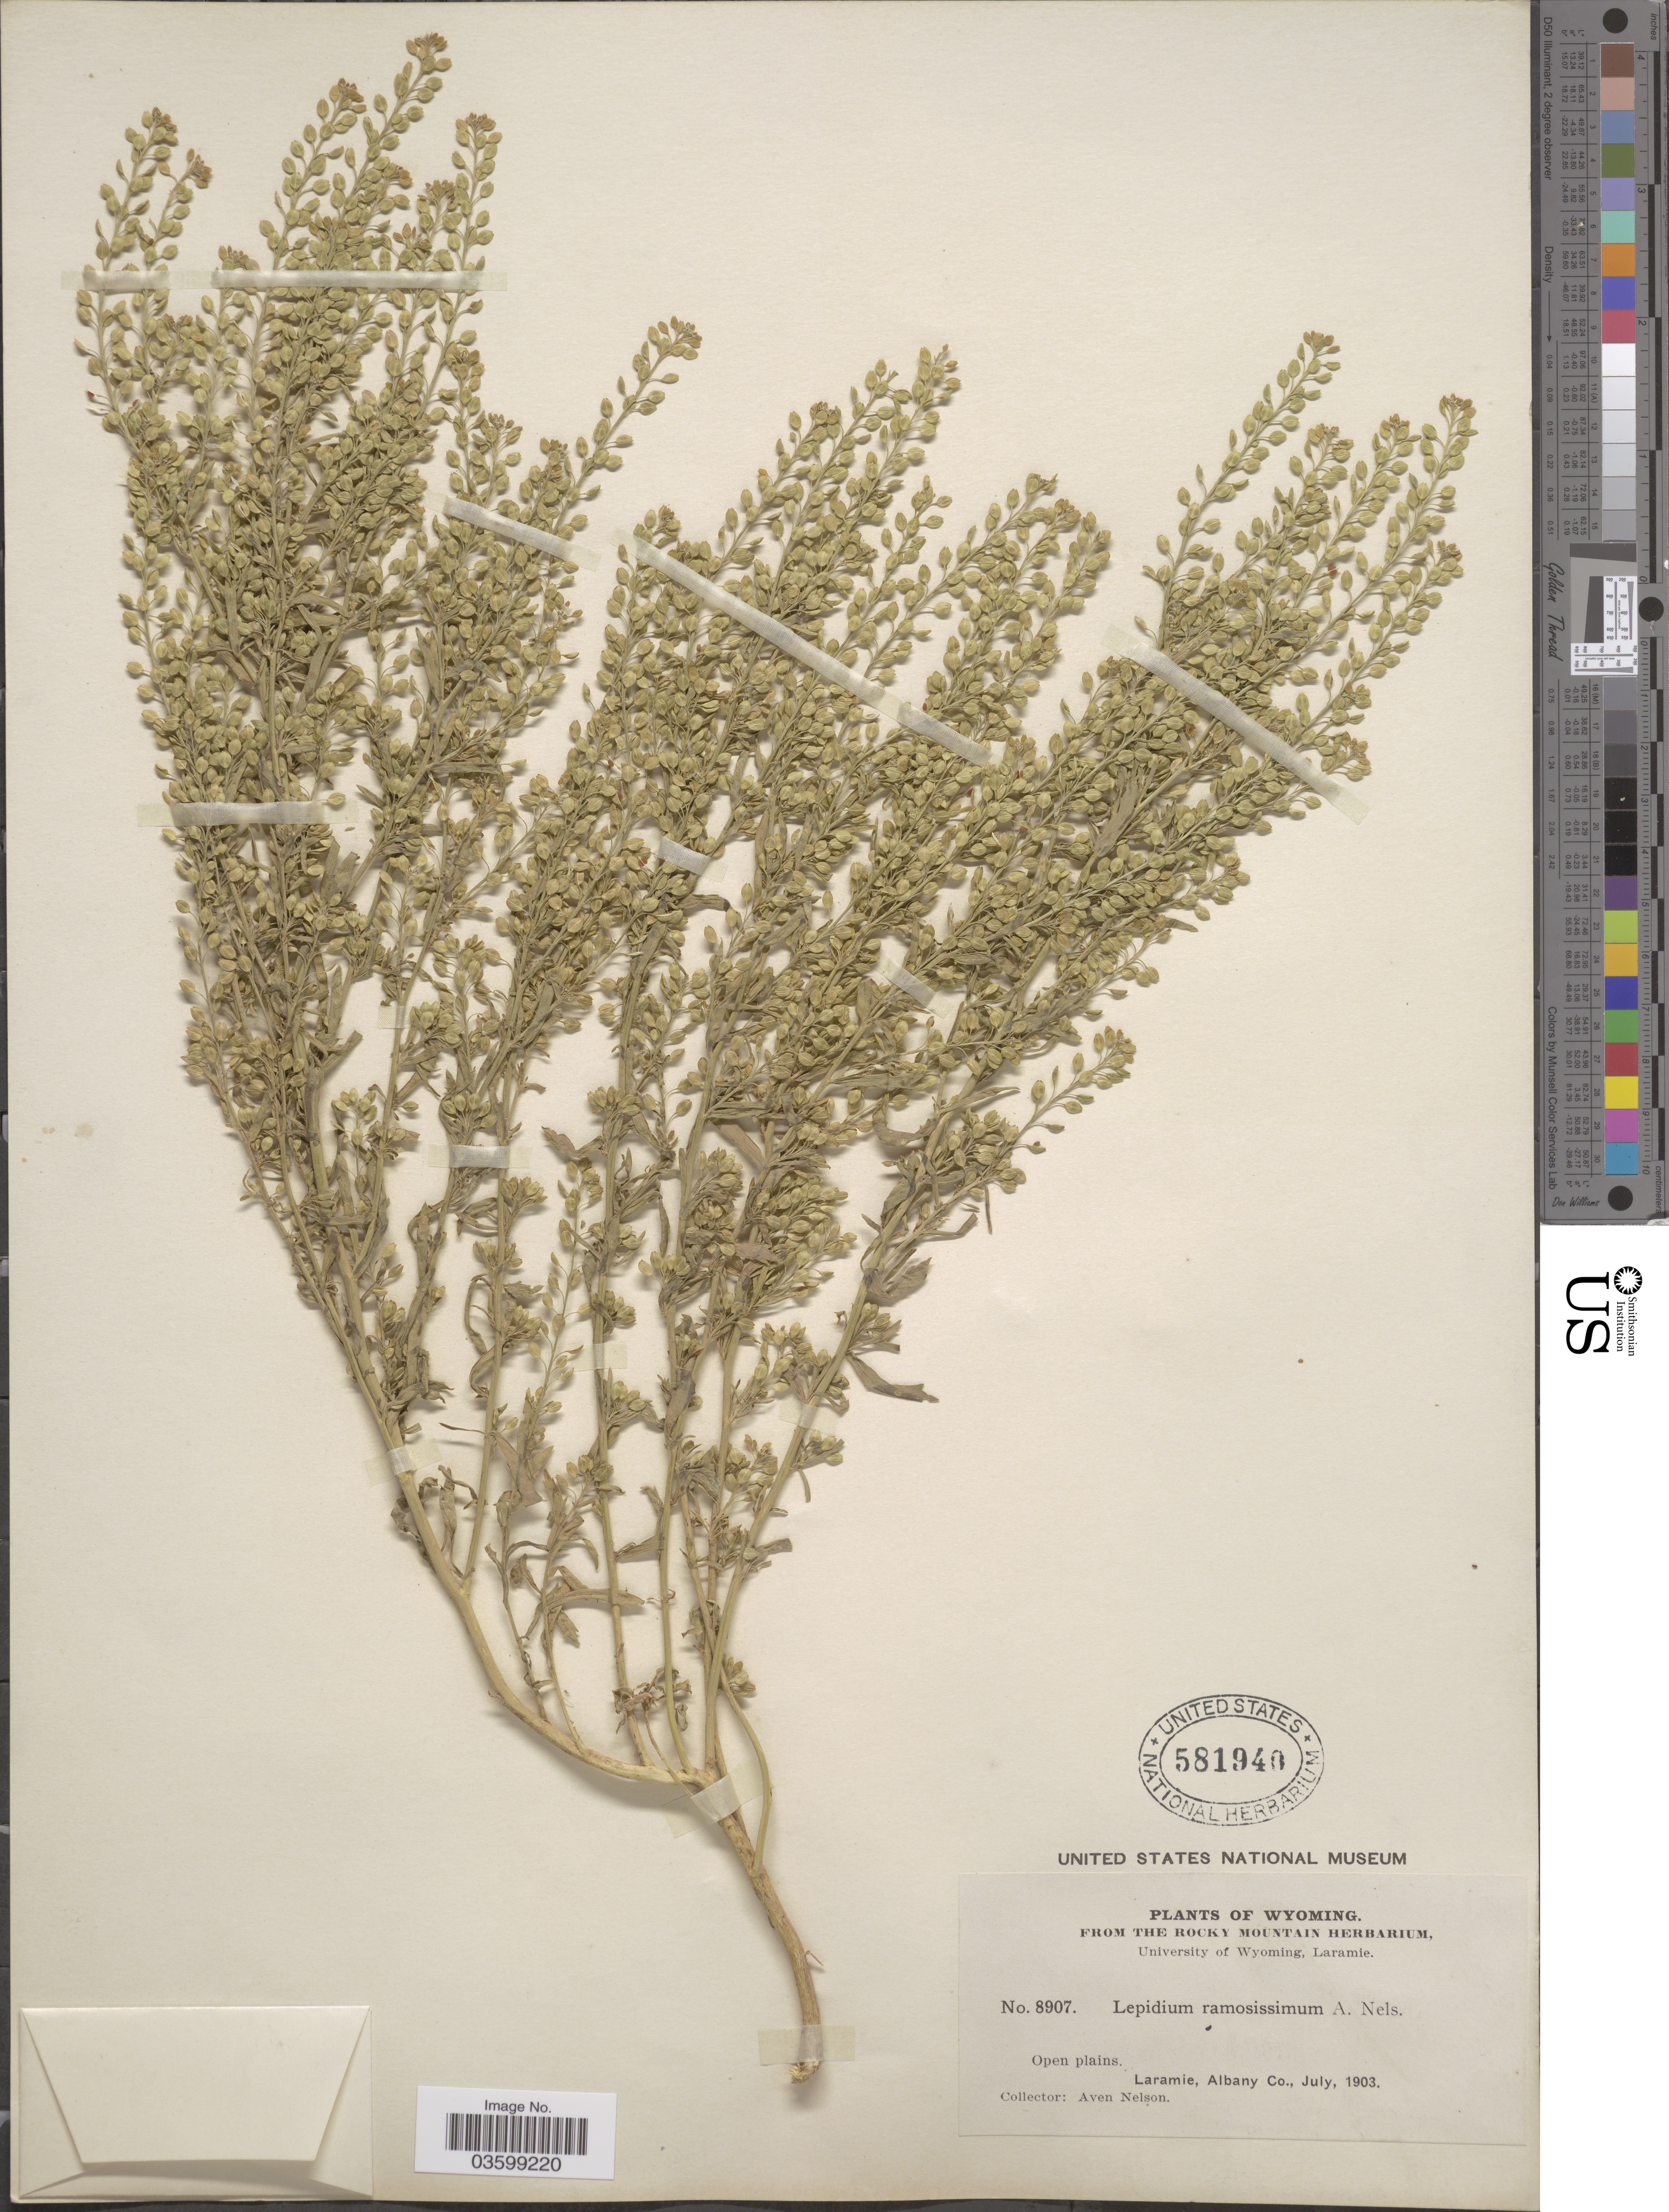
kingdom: Plantae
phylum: Tracheophyta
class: Magnoliopsida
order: Brassicales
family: Brassicaceae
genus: Lepidium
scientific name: Lepidium ramosissimum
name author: A. Nelson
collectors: A. Nelson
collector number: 8907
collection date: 1903-07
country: United States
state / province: Wyoming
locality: Laramie, Albany Co.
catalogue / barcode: US 581940